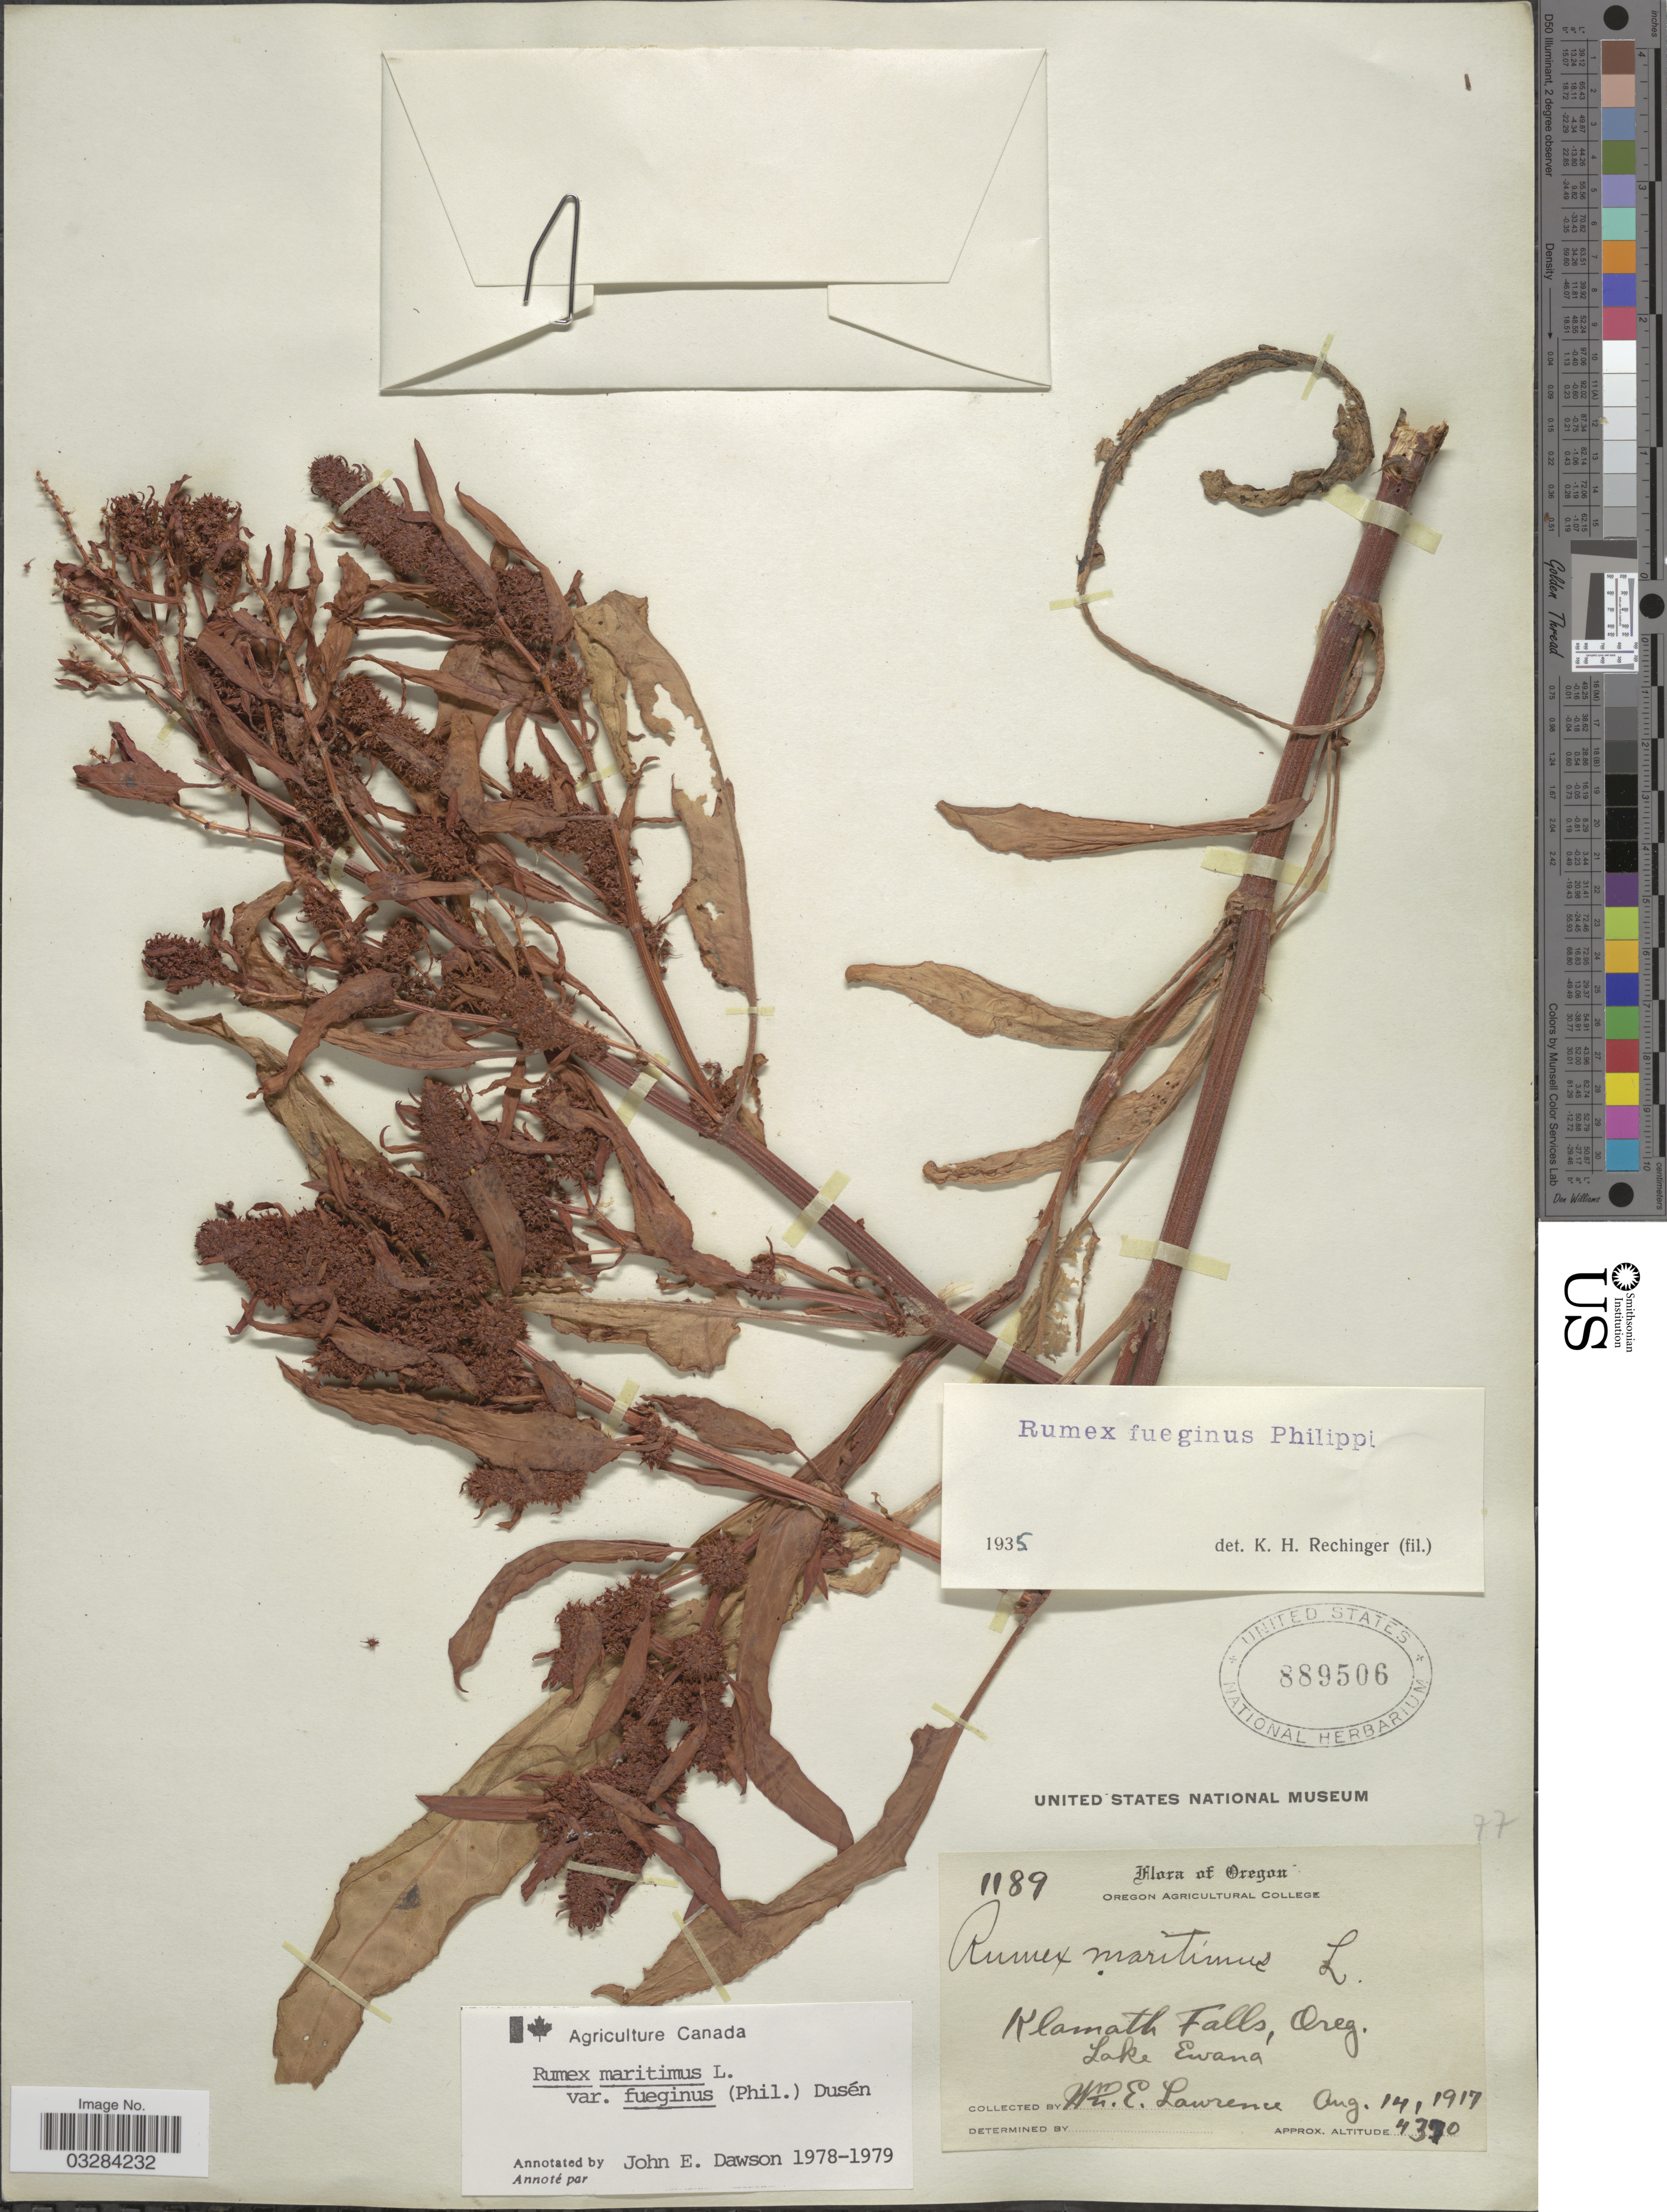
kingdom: Plantae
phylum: Tracheophyta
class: Magnoliopsida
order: Caryophyllales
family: Polygonaceae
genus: Rumex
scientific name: Rumex maritimus var. fueginus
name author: (Phil.) Dusén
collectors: W. Lawrence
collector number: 1189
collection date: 1917-08-14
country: United States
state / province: Oregon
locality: Klamath Falls. Lake Ewana.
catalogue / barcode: US 889506